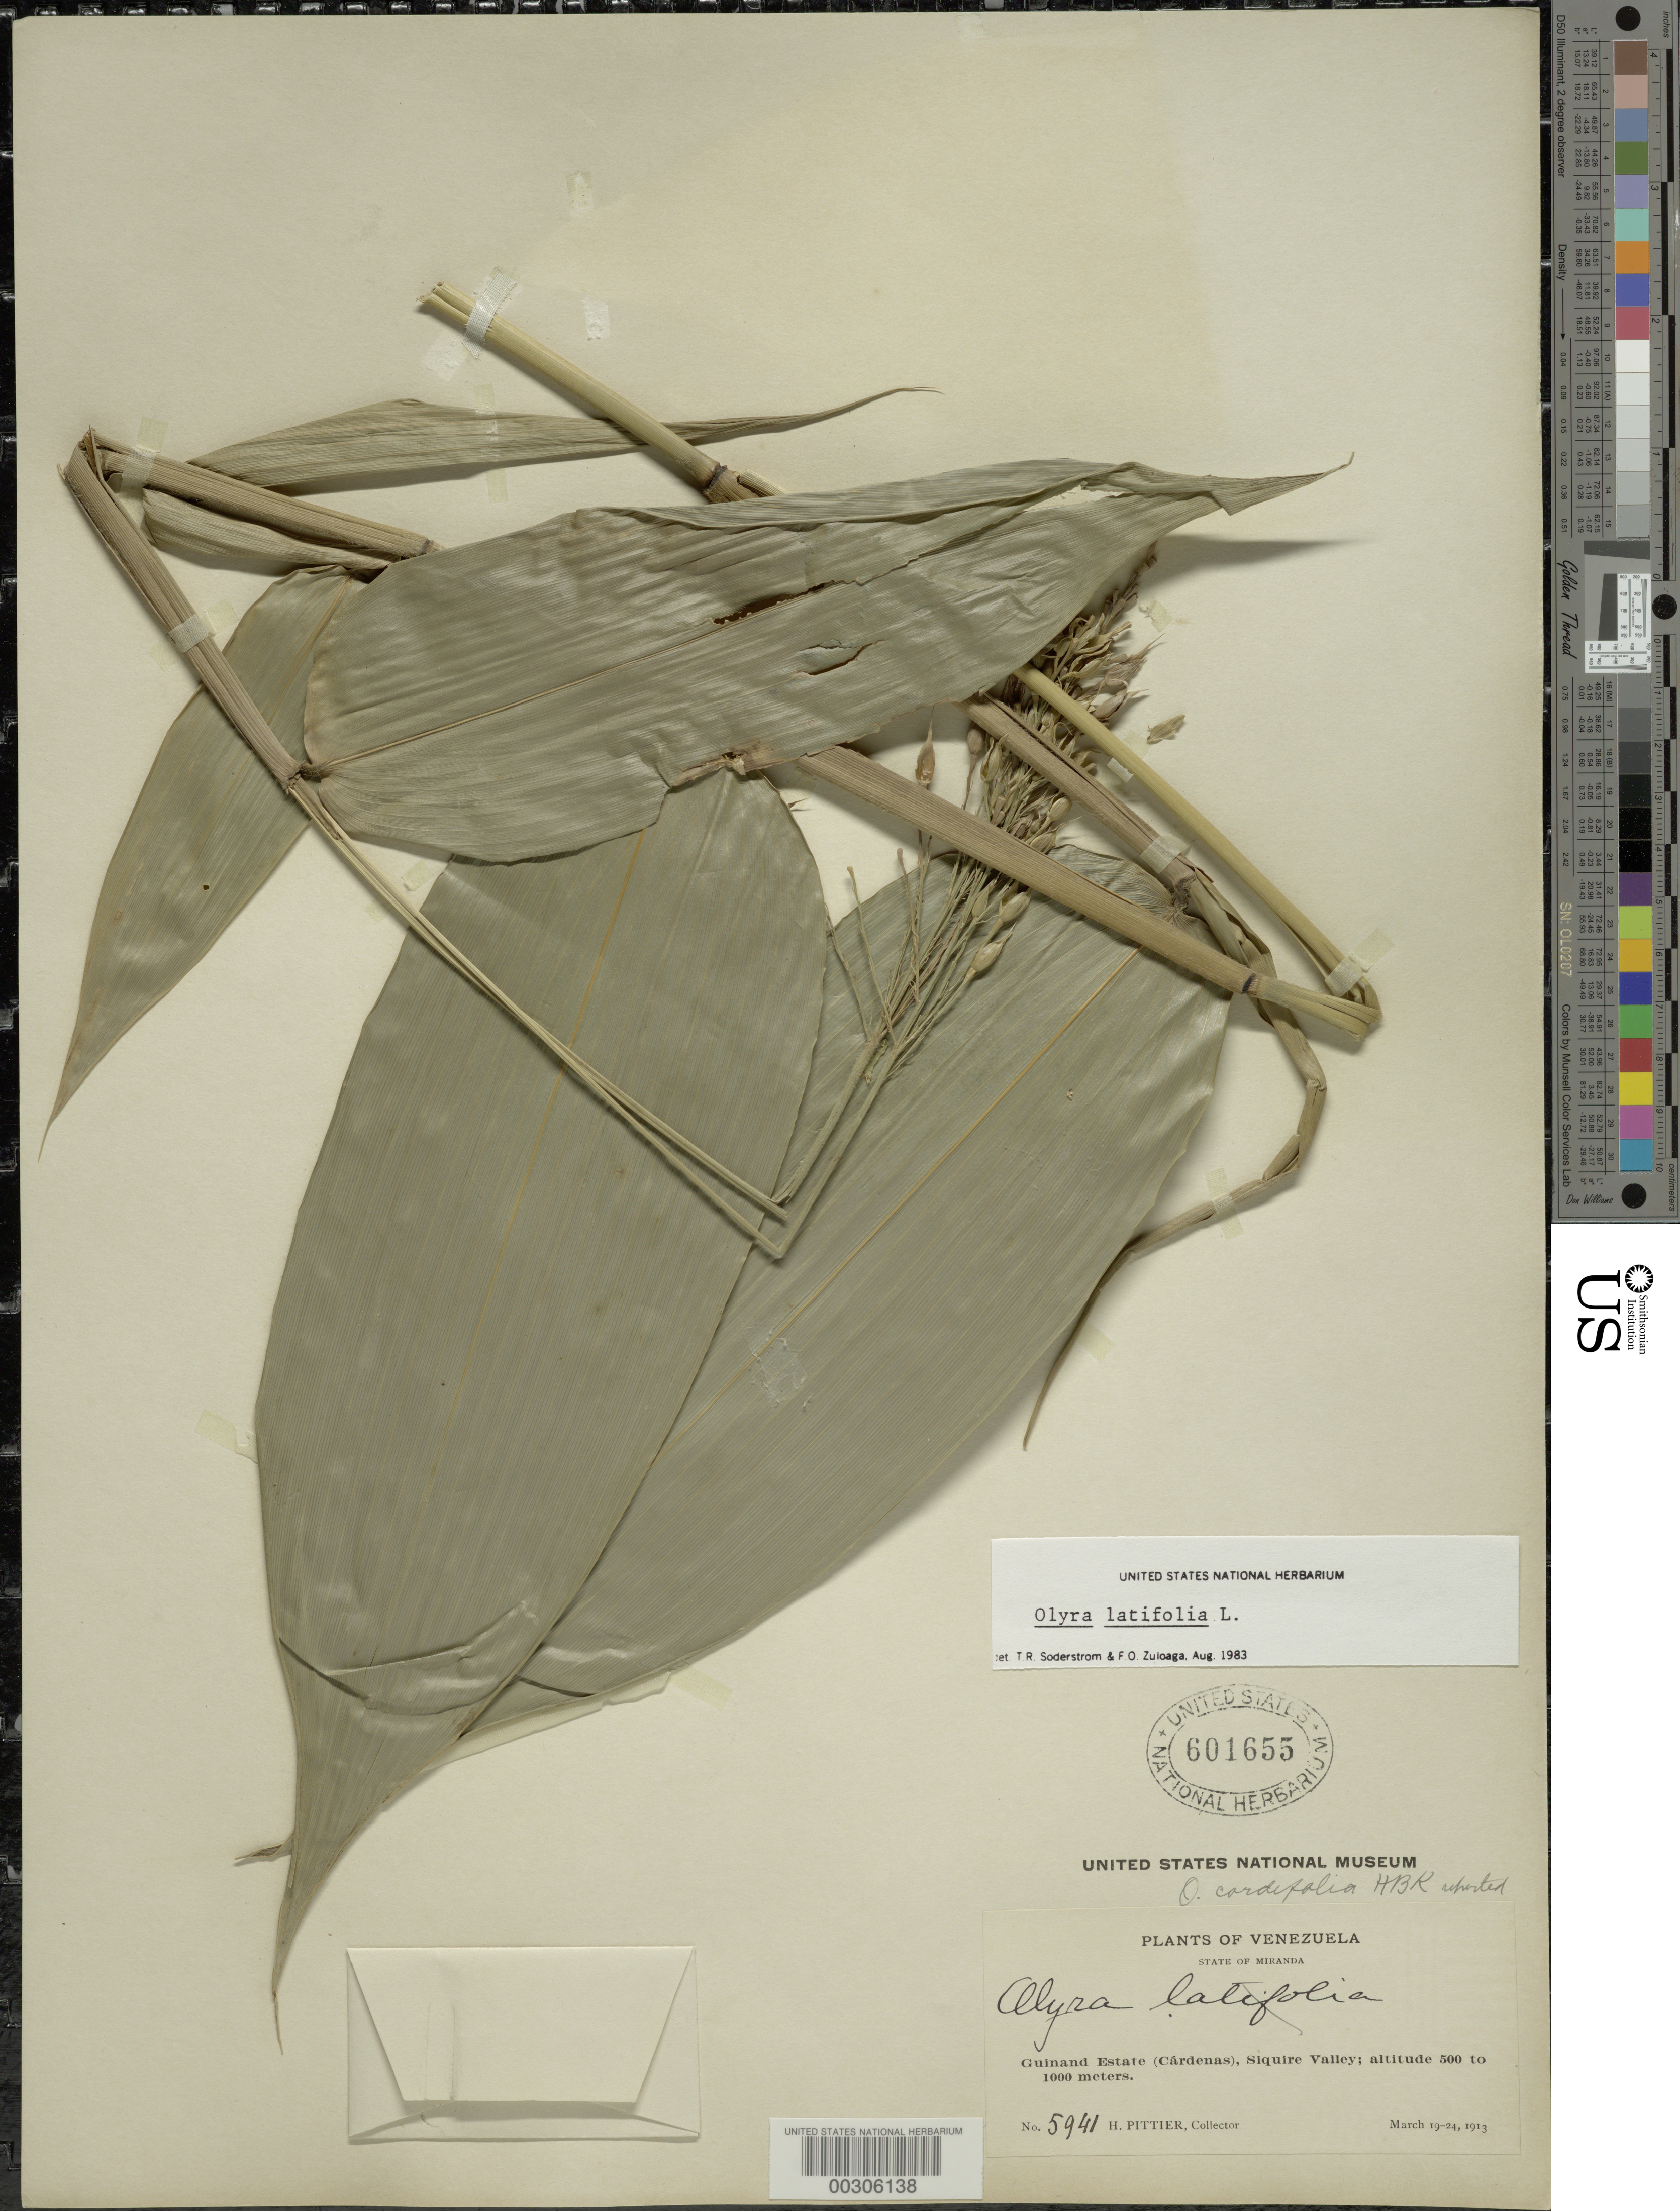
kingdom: Plantae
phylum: Tracheophyta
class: Liliopsida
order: Poales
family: Poaceae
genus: Olyra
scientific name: Olyra latifolia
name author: L.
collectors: H. F. Pittier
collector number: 5941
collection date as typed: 19 Mar 1913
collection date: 1913-03-19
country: Venezuela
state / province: Miranda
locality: Siquire valley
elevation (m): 500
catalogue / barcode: US 601655